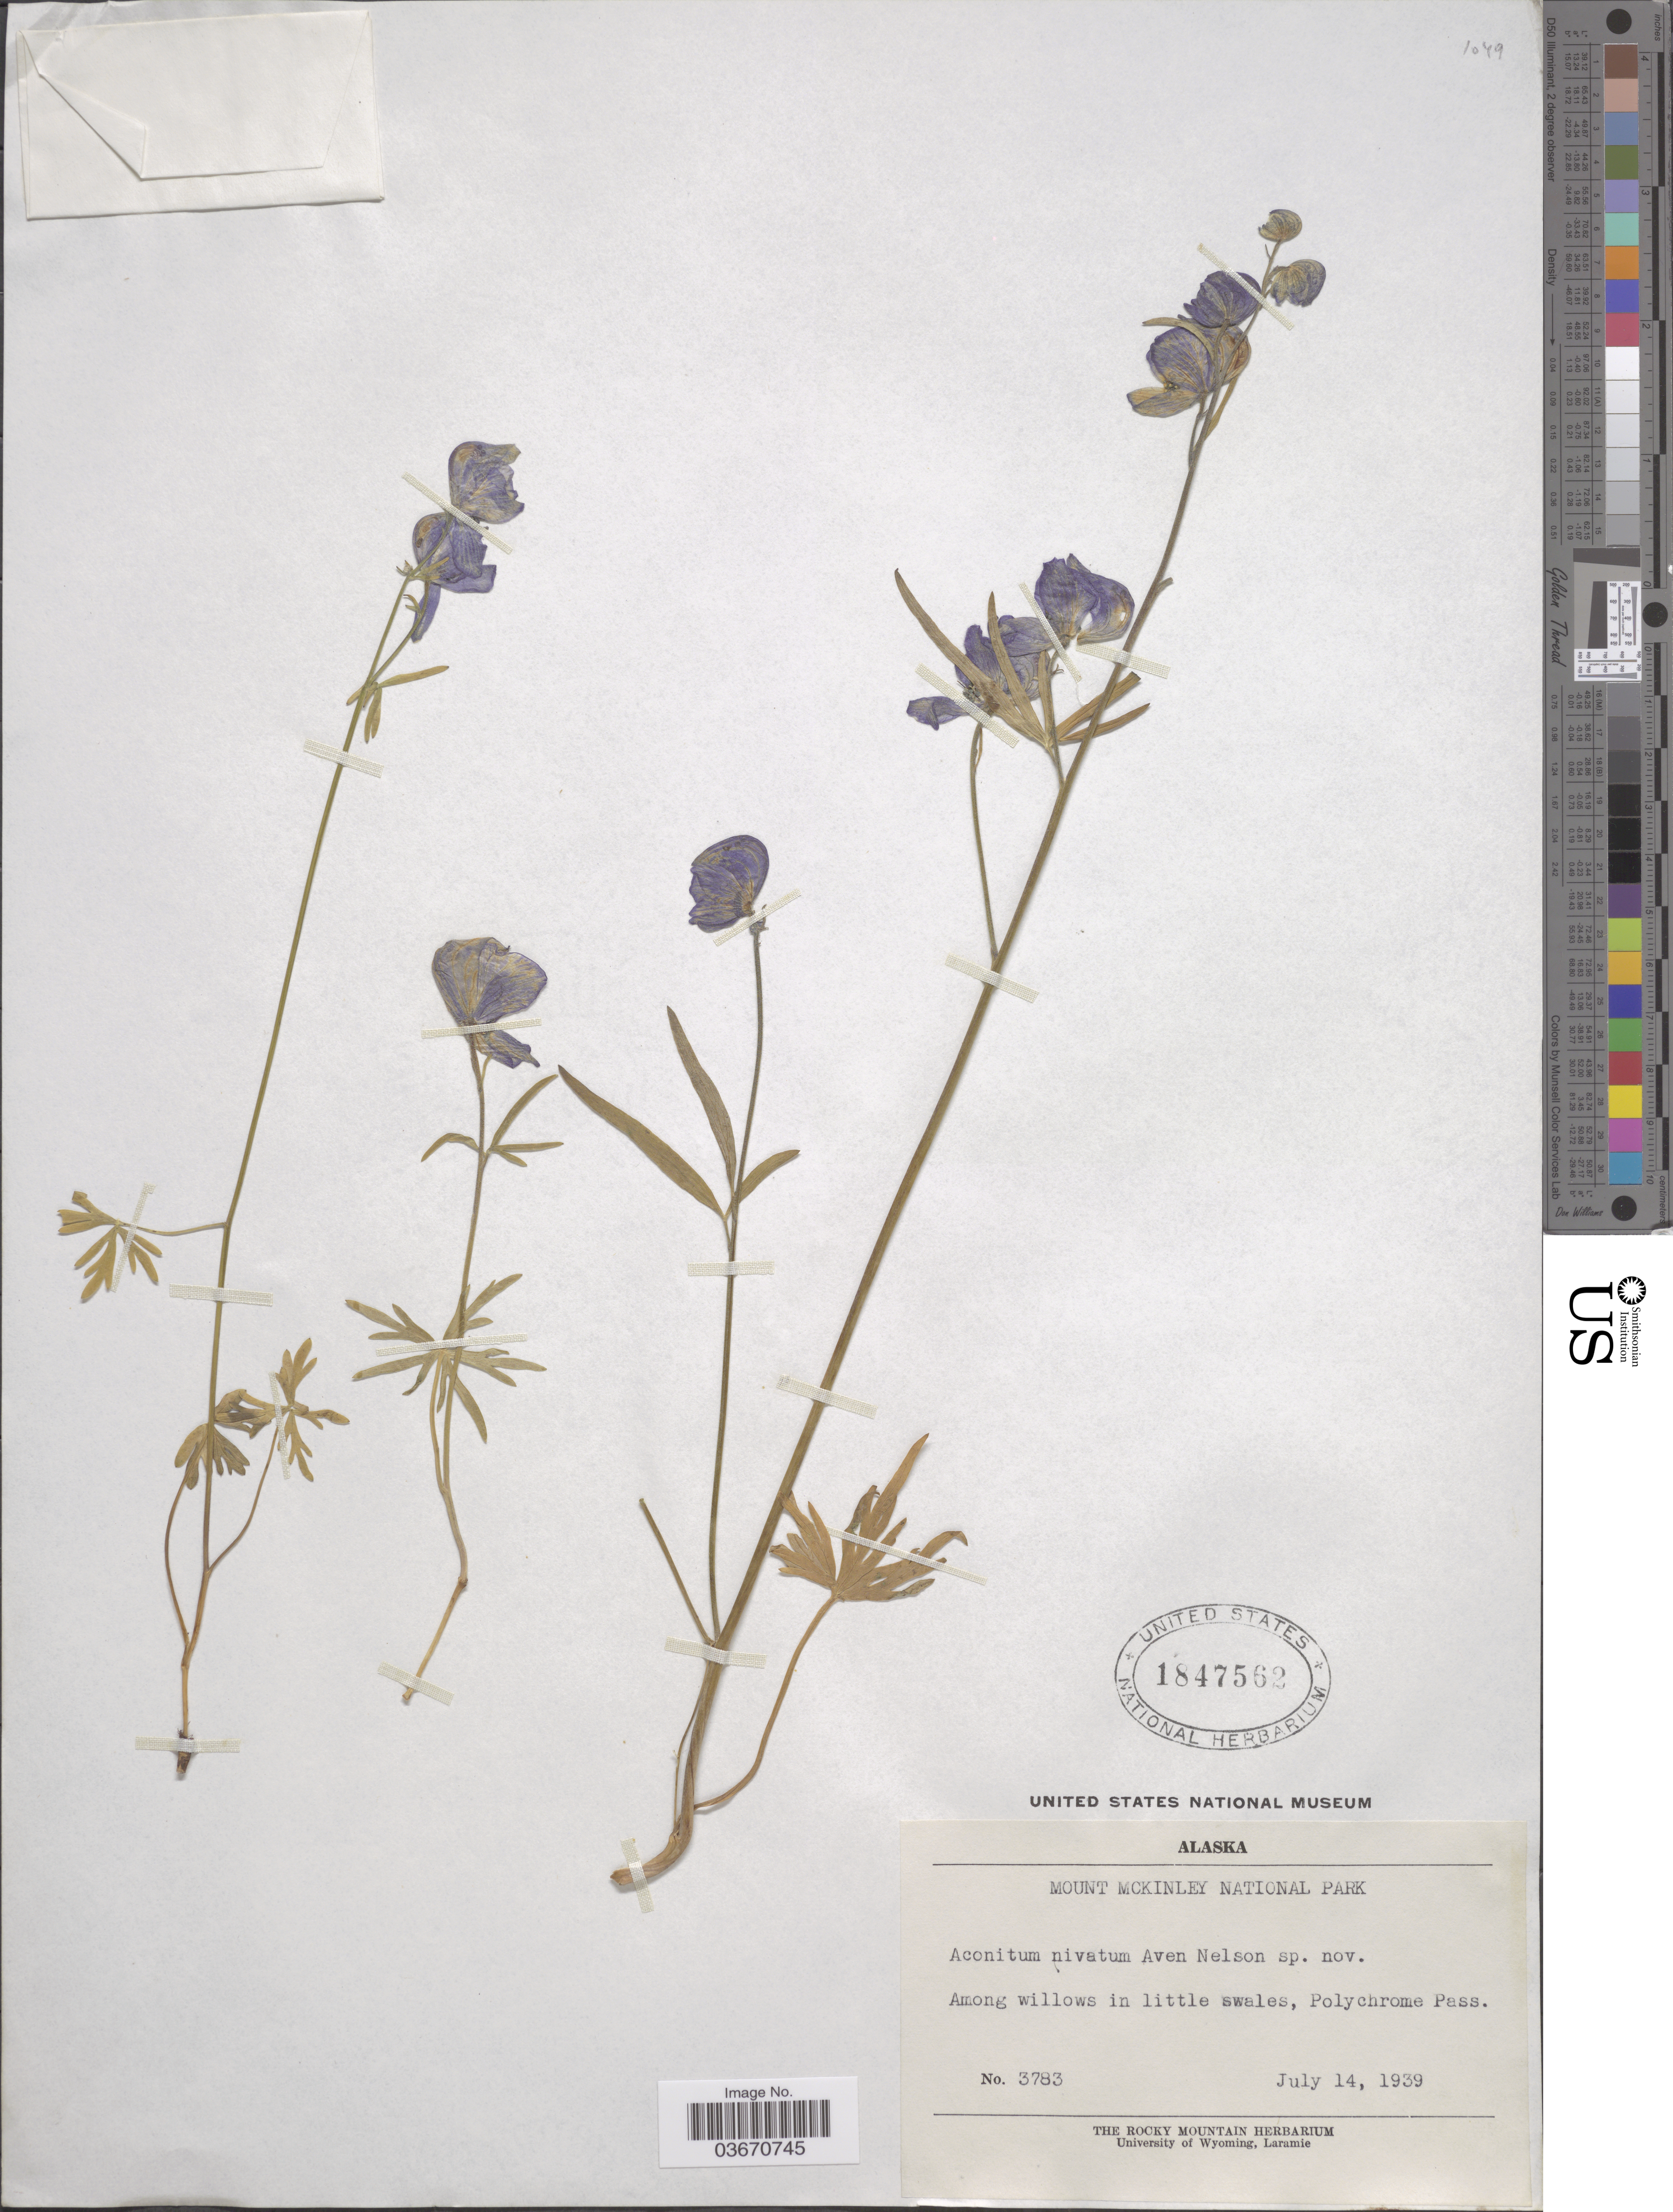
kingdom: Plantae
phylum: Tracheophyta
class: Magnoliopsida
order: Ranunculales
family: Ranunculaceae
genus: Aconitum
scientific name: Aconitum delphinifolium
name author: DC.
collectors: ex herb. The Rocky Mountain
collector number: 3783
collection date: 1939-07-14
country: United States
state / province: Alaska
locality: Mount McKinley National Park. Polychrome Pass.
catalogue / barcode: US 1847562